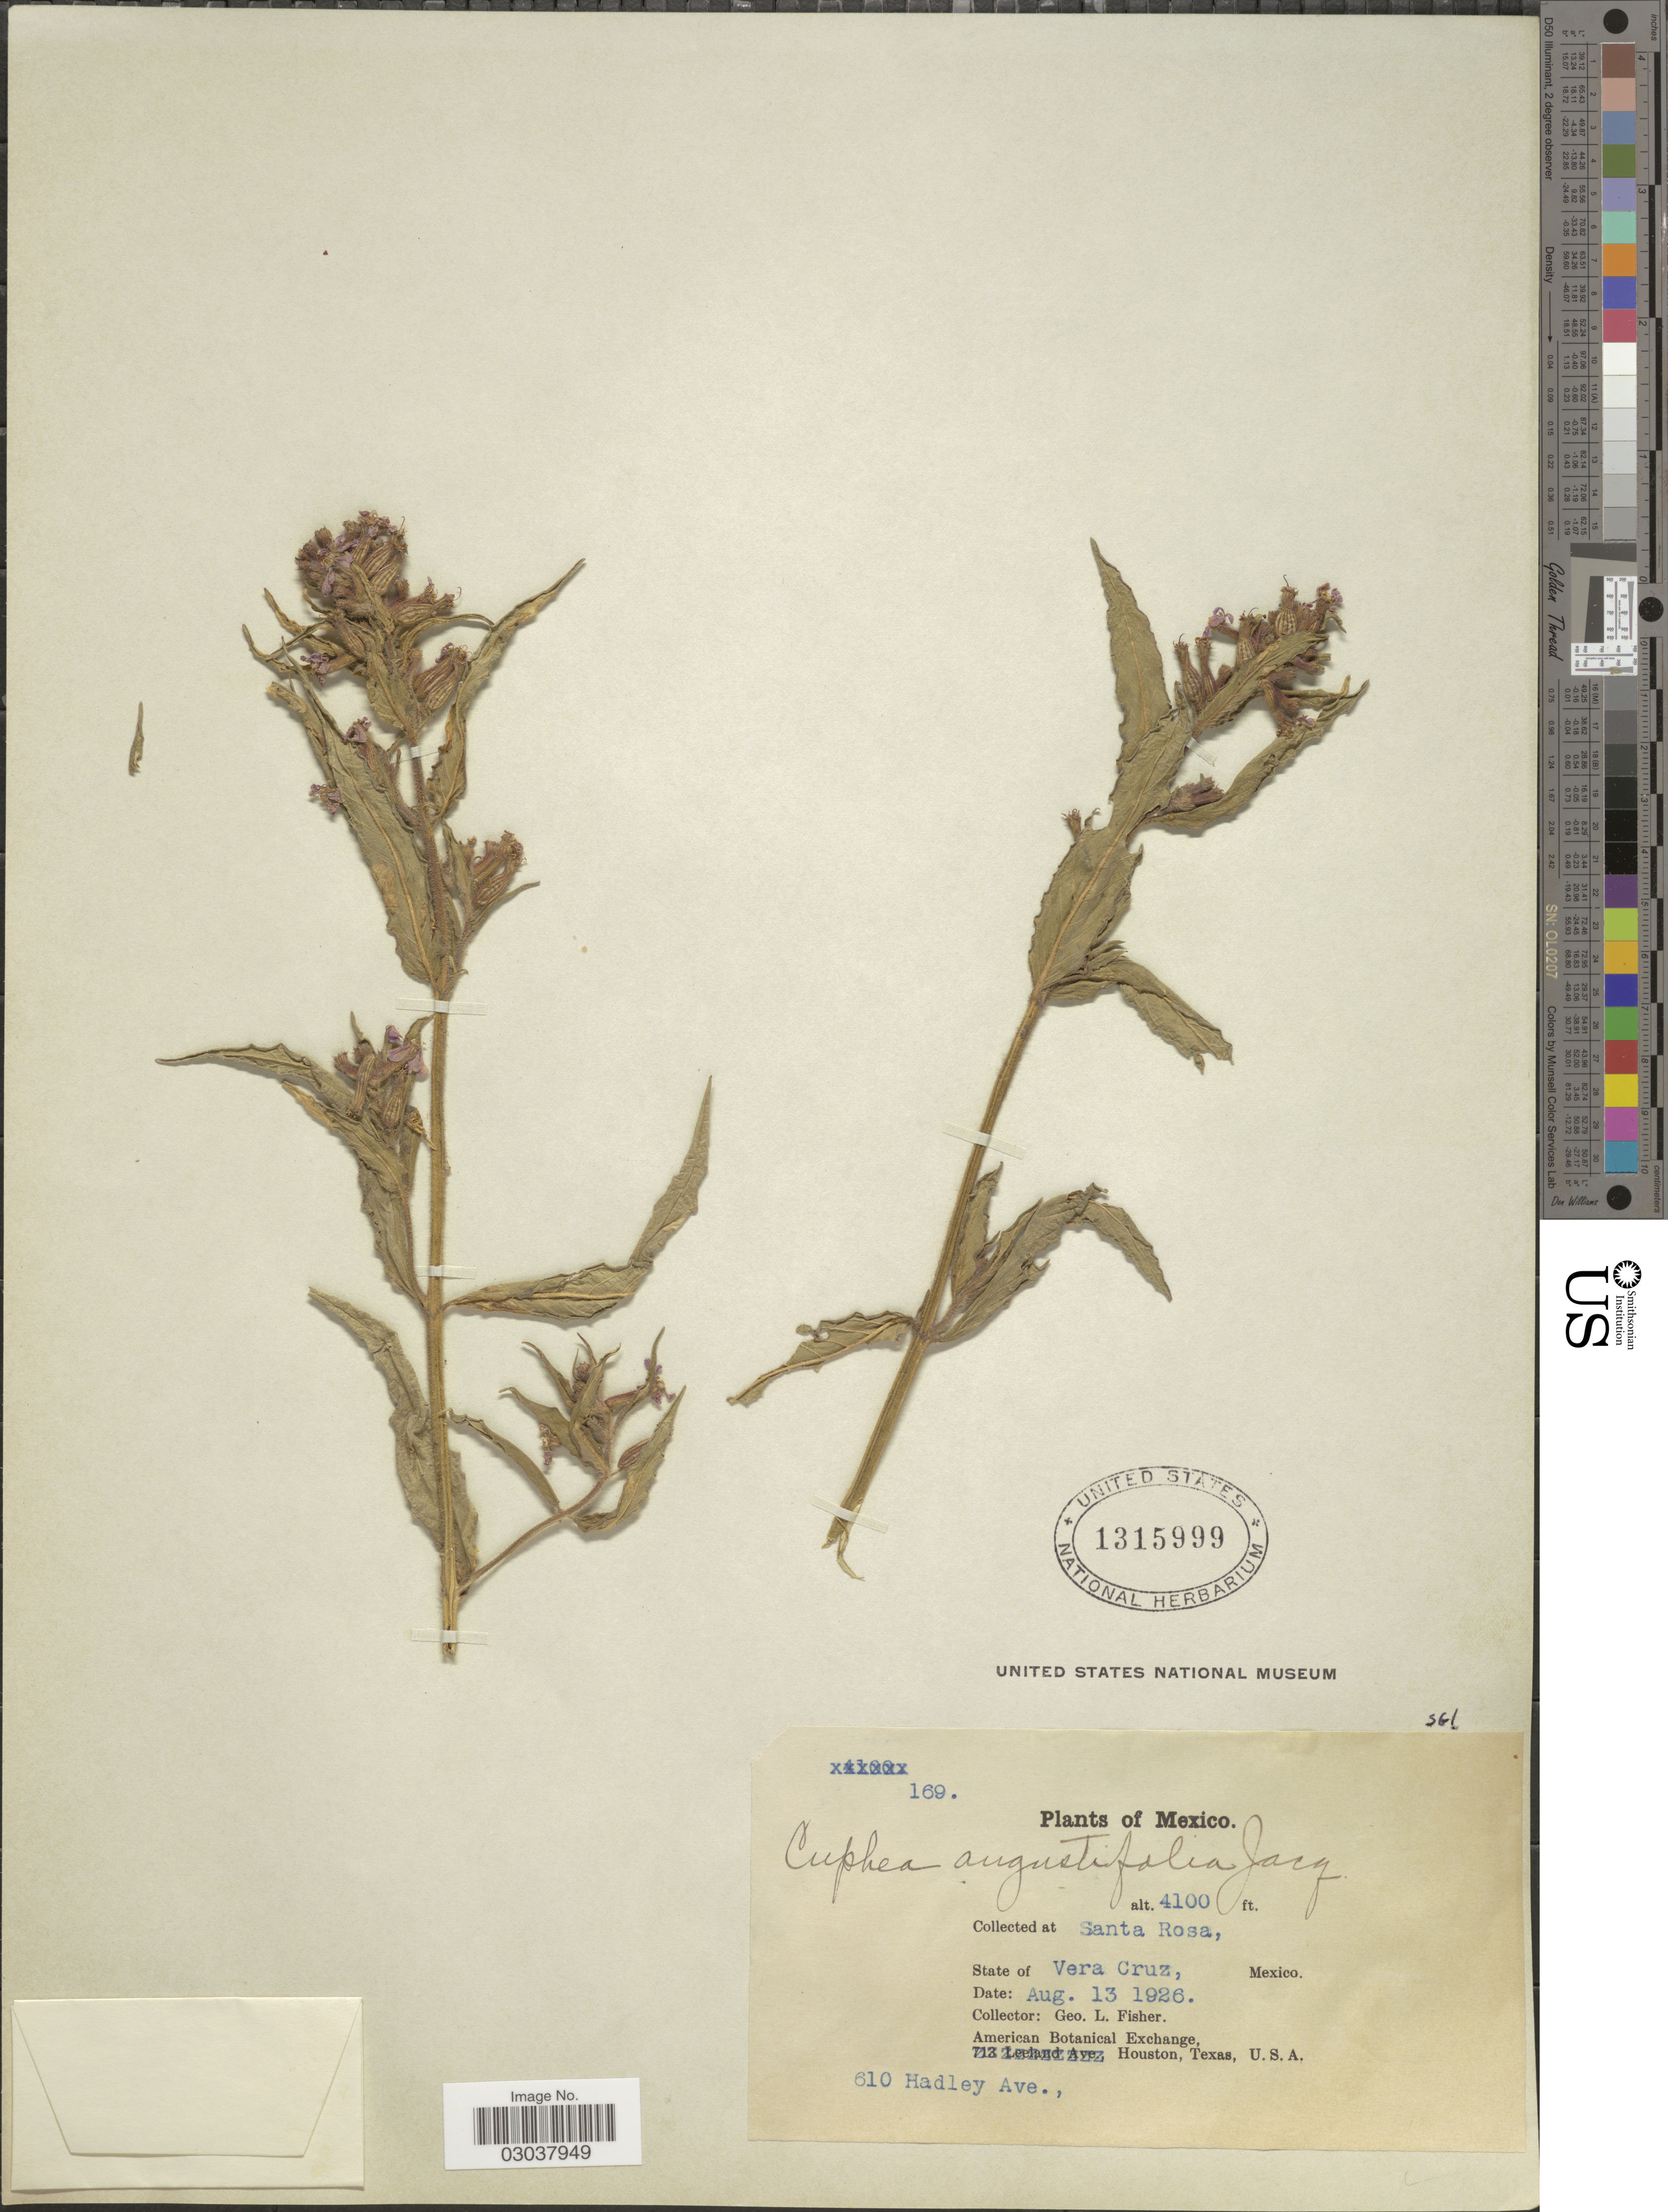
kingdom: Plantae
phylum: Tracheophyta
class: Magnoliopsida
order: Myrtales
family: Lythraceae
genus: Cuphea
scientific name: Cuphea angustifolia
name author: Jacq. ex Koehne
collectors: G. L. Fisher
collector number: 169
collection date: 1926-08-13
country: Mexico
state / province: Veracruz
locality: Santa Rosa, State of Vera Cruz.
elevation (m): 1250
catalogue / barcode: US 1315999